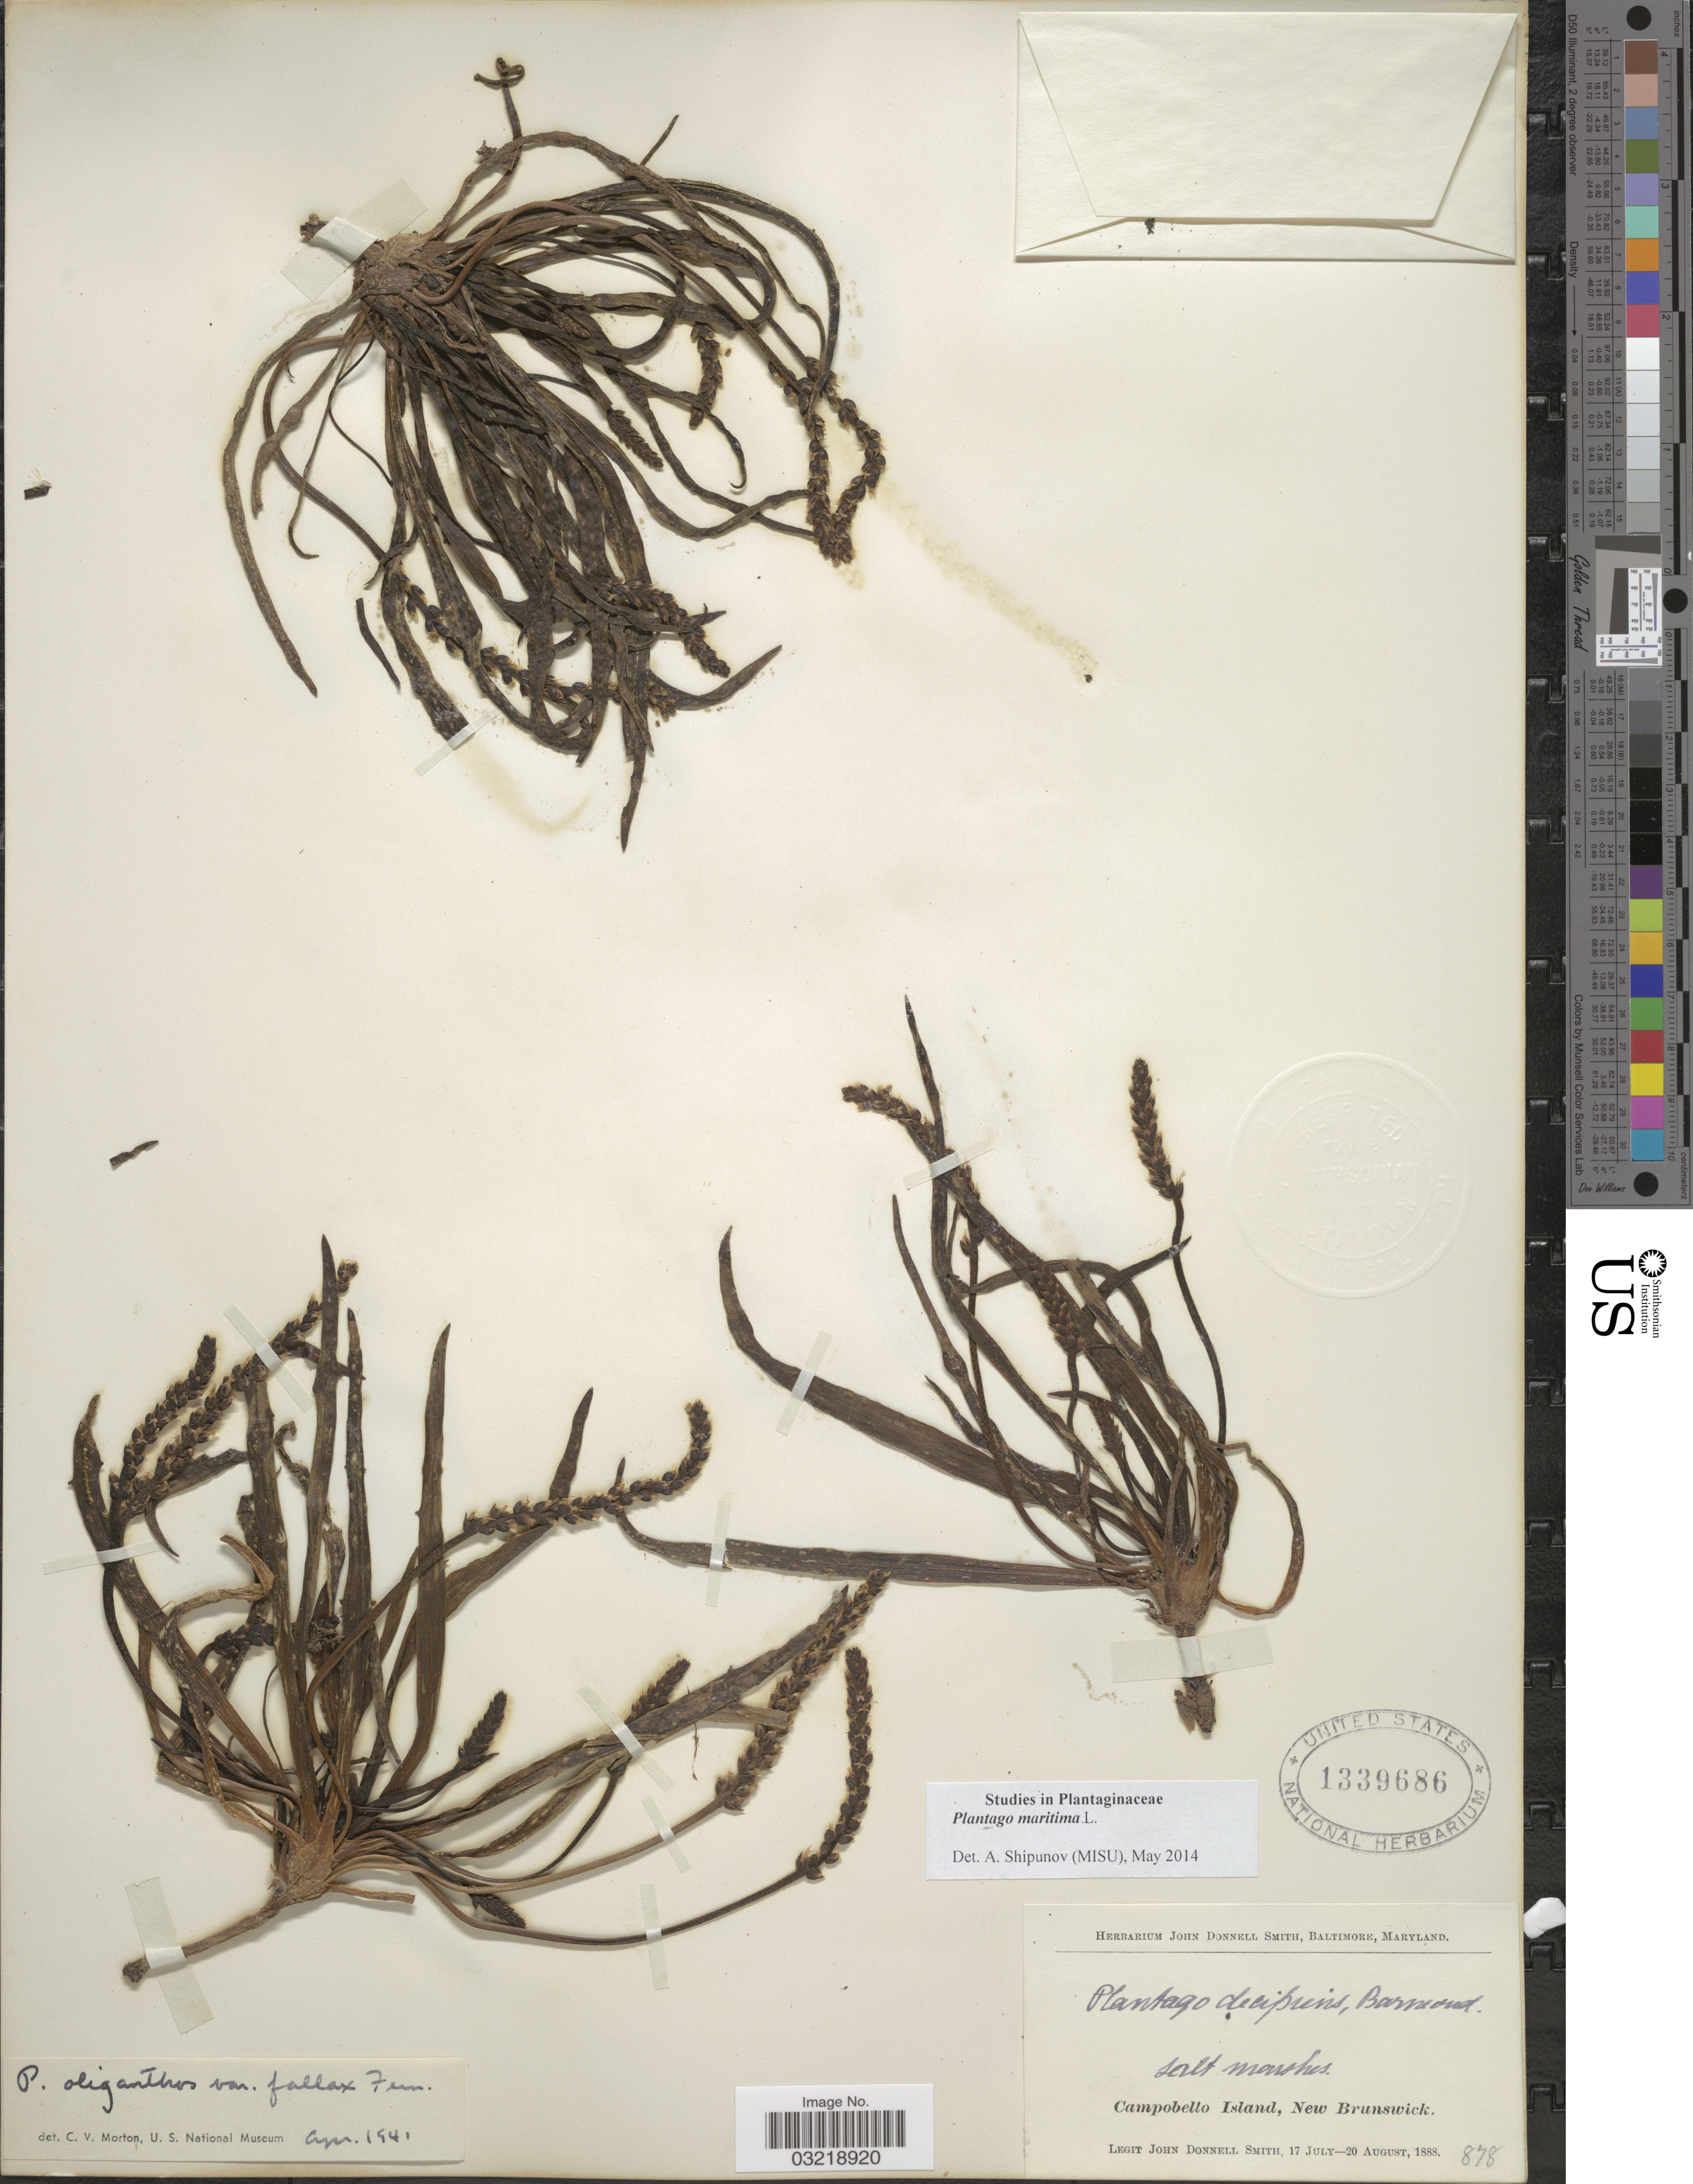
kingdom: Plantae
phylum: Tracheophyta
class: Magnoliopsida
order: Lamiales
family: Plantaginaceae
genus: Plantago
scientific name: Plantago maritima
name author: L.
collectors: J. Donnell Smith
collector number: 878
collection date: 1888-07-17/1888-08-20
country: Canada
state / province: New Brunswick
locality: Campobello Island.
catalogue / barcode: US 1339686